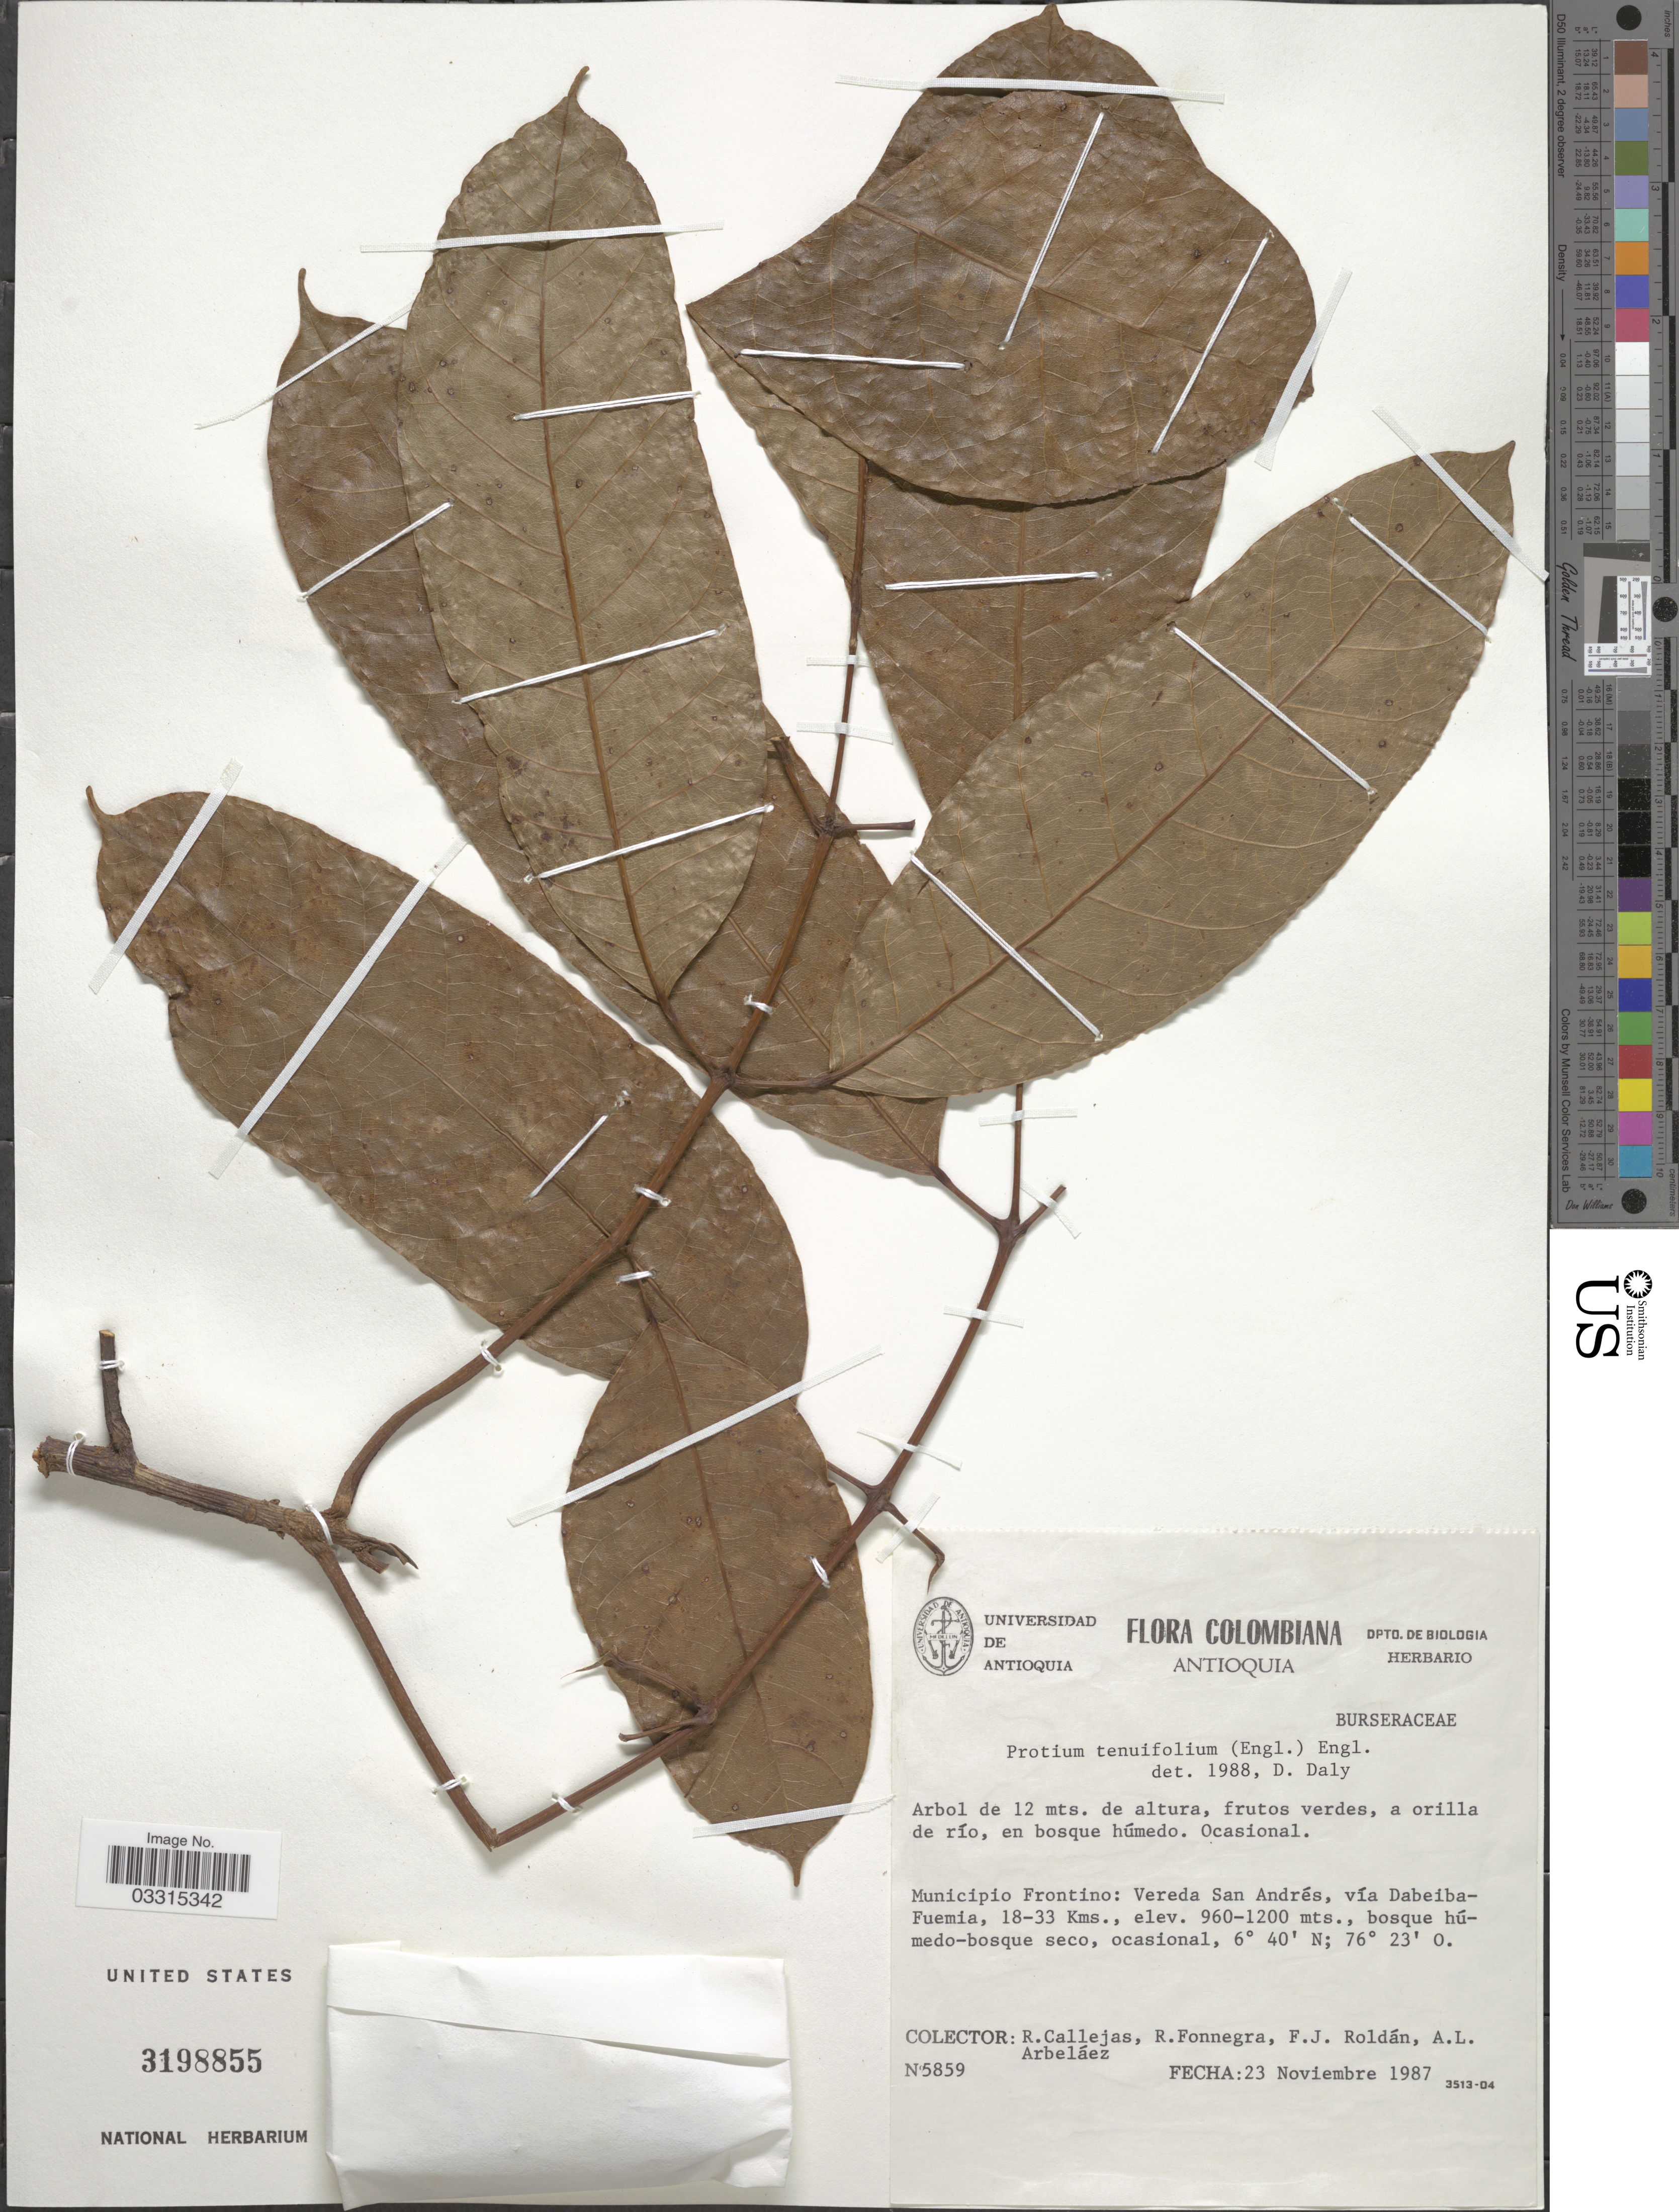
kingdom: Plantae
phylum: Tracheophyta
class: Magnoliopsida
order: Sapindales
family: Burseraceae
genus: Protium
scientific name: Protium tenuifolium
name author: (Engl.) Engl.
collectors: R. Callejas, R. Fonnegra, F. J. Roldán & A. Arbeláez Alvarez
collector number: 5859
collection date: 1987-11-23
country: Colombia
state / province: Antioquia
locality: Municipio Frontino: Vereda San Andrés, vía Dabeiba-Fuemia, 18-33 Kms., bosque húmedo-bosque seco, ocasional.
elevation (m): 960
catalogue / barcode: US 3198855